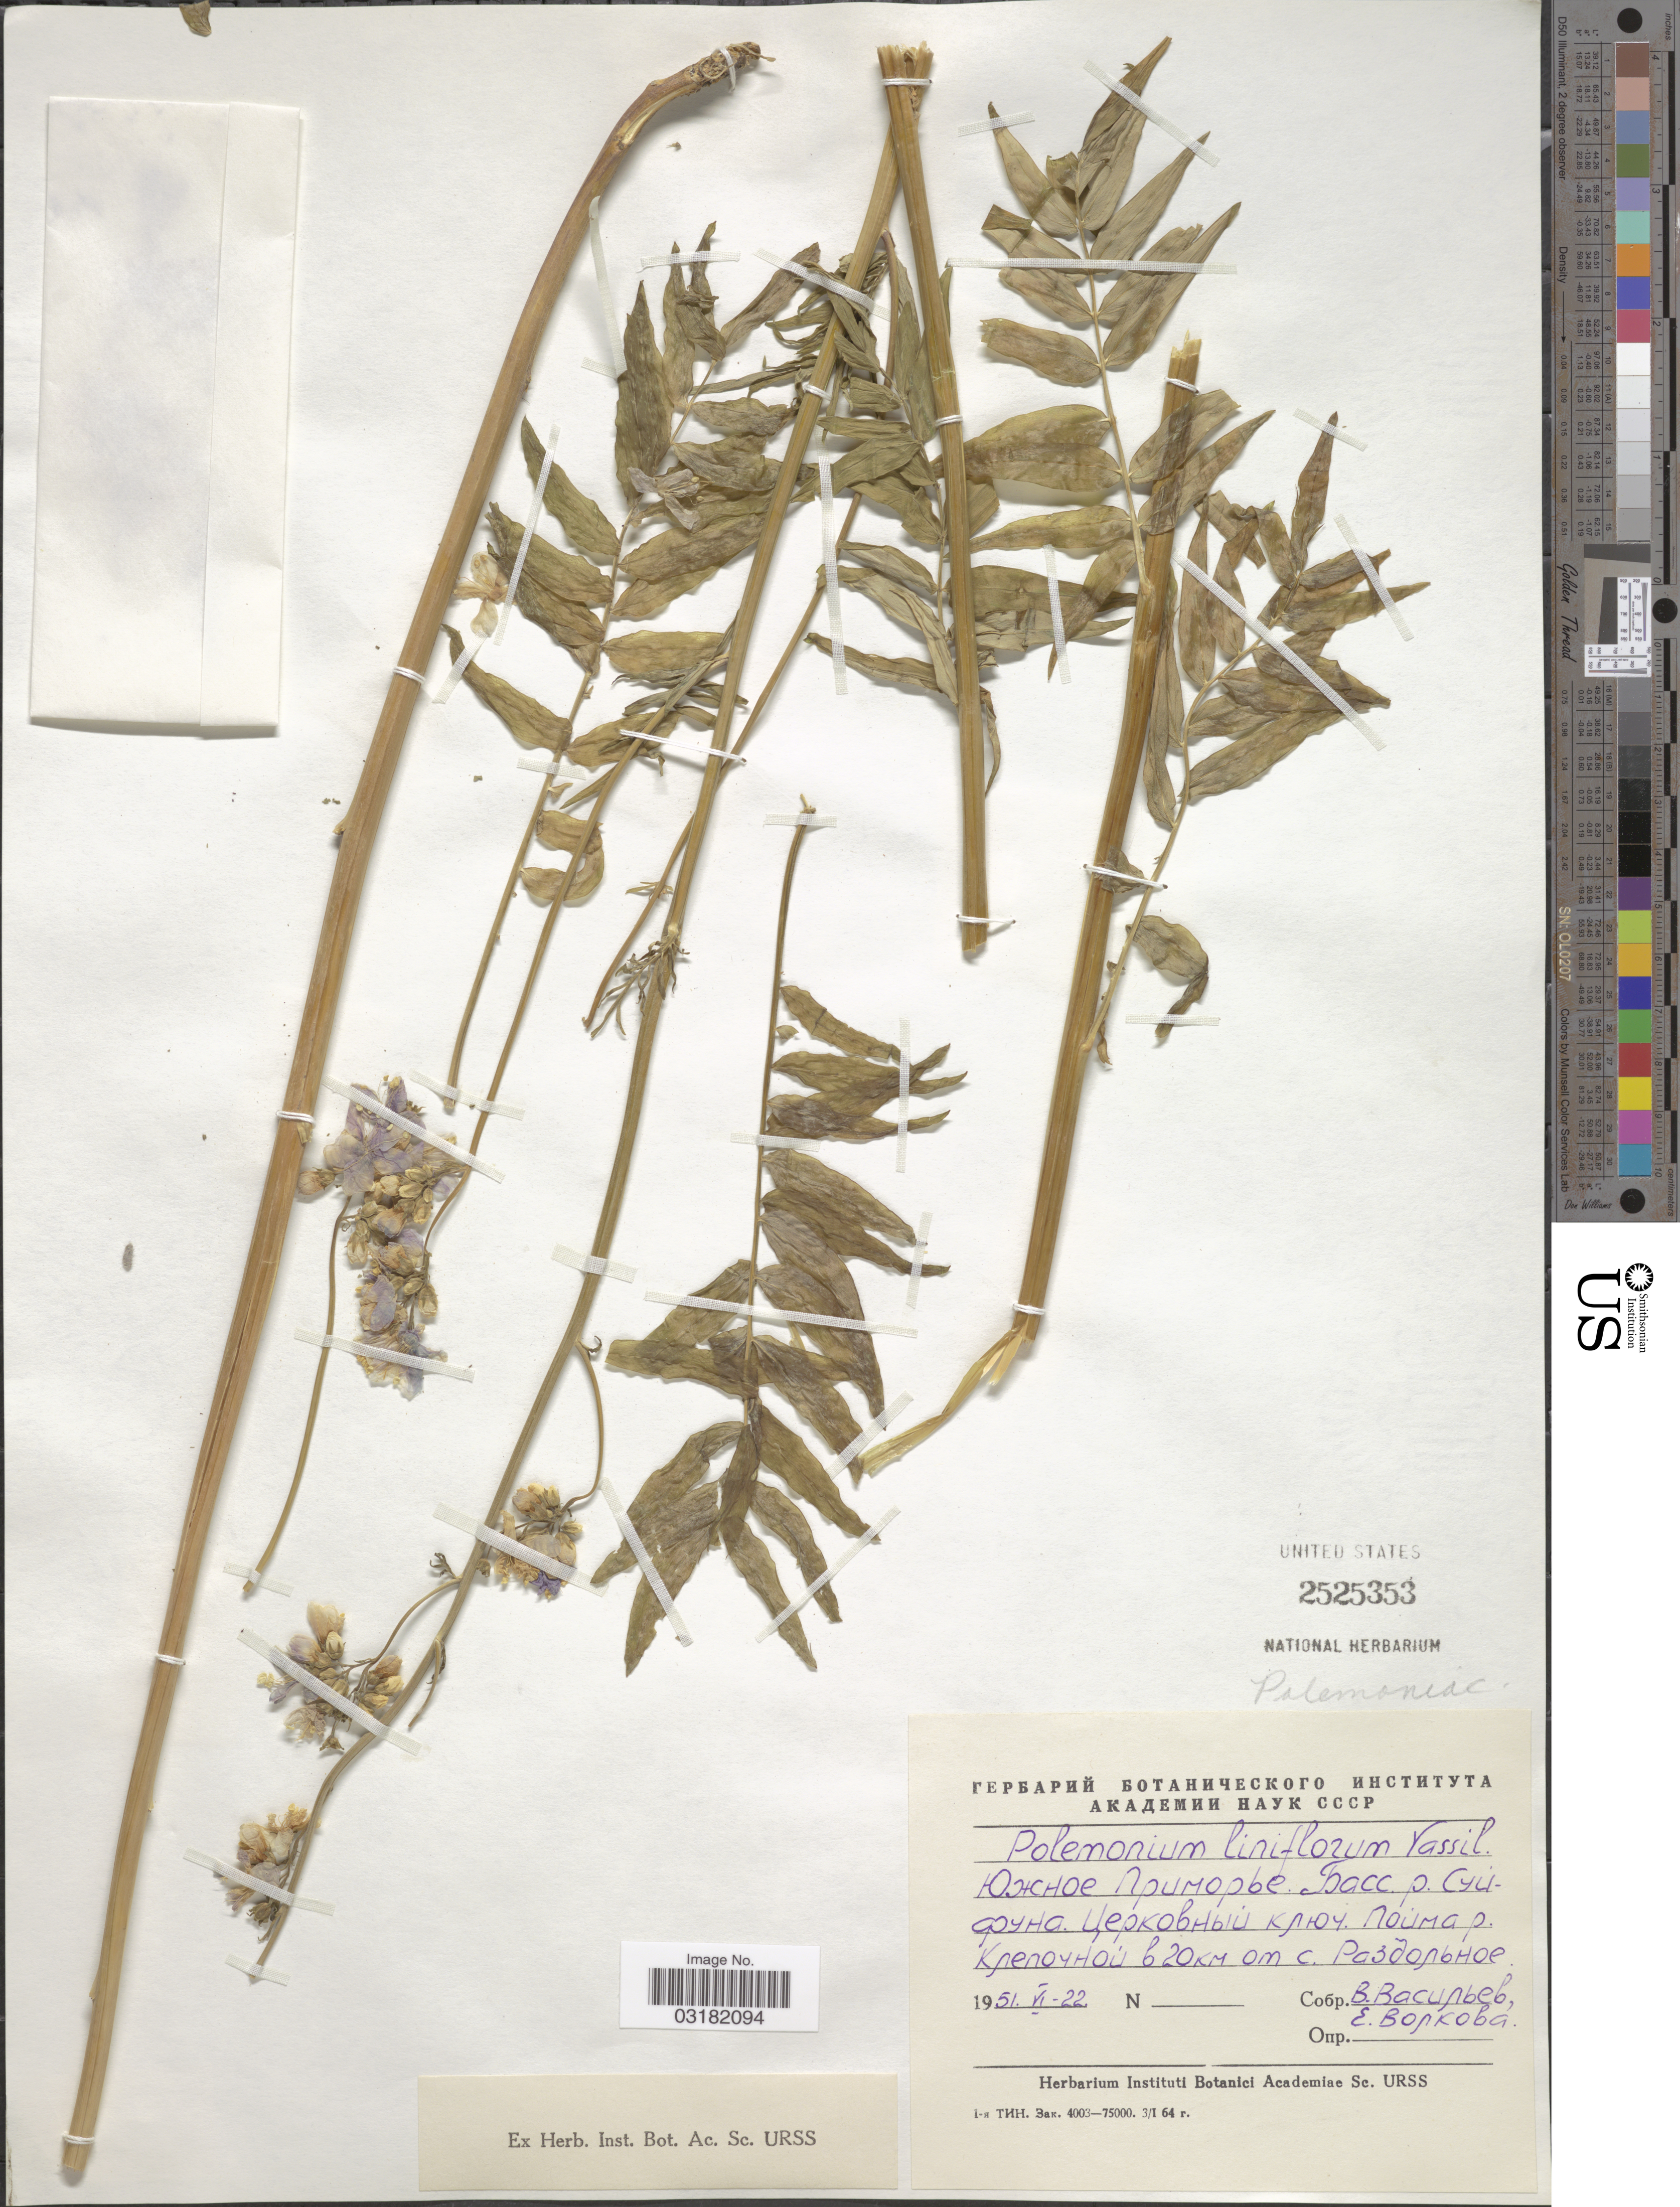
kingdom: Plantae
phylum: Tracheophyta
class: Magnoliopsida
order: Ericales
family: Polemoniaceae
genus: Polemonium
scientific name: Polemonium liniflorum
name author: V. Vassil.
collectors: V. Vasilev & E. V. Volkova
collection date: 1951-06-22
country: Russian Federation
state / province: Primorsky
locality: Basin of River Suifun, floodplain of River Klepochnaya, 20 km from Village Razdolnoe.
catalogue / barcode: US 2525353